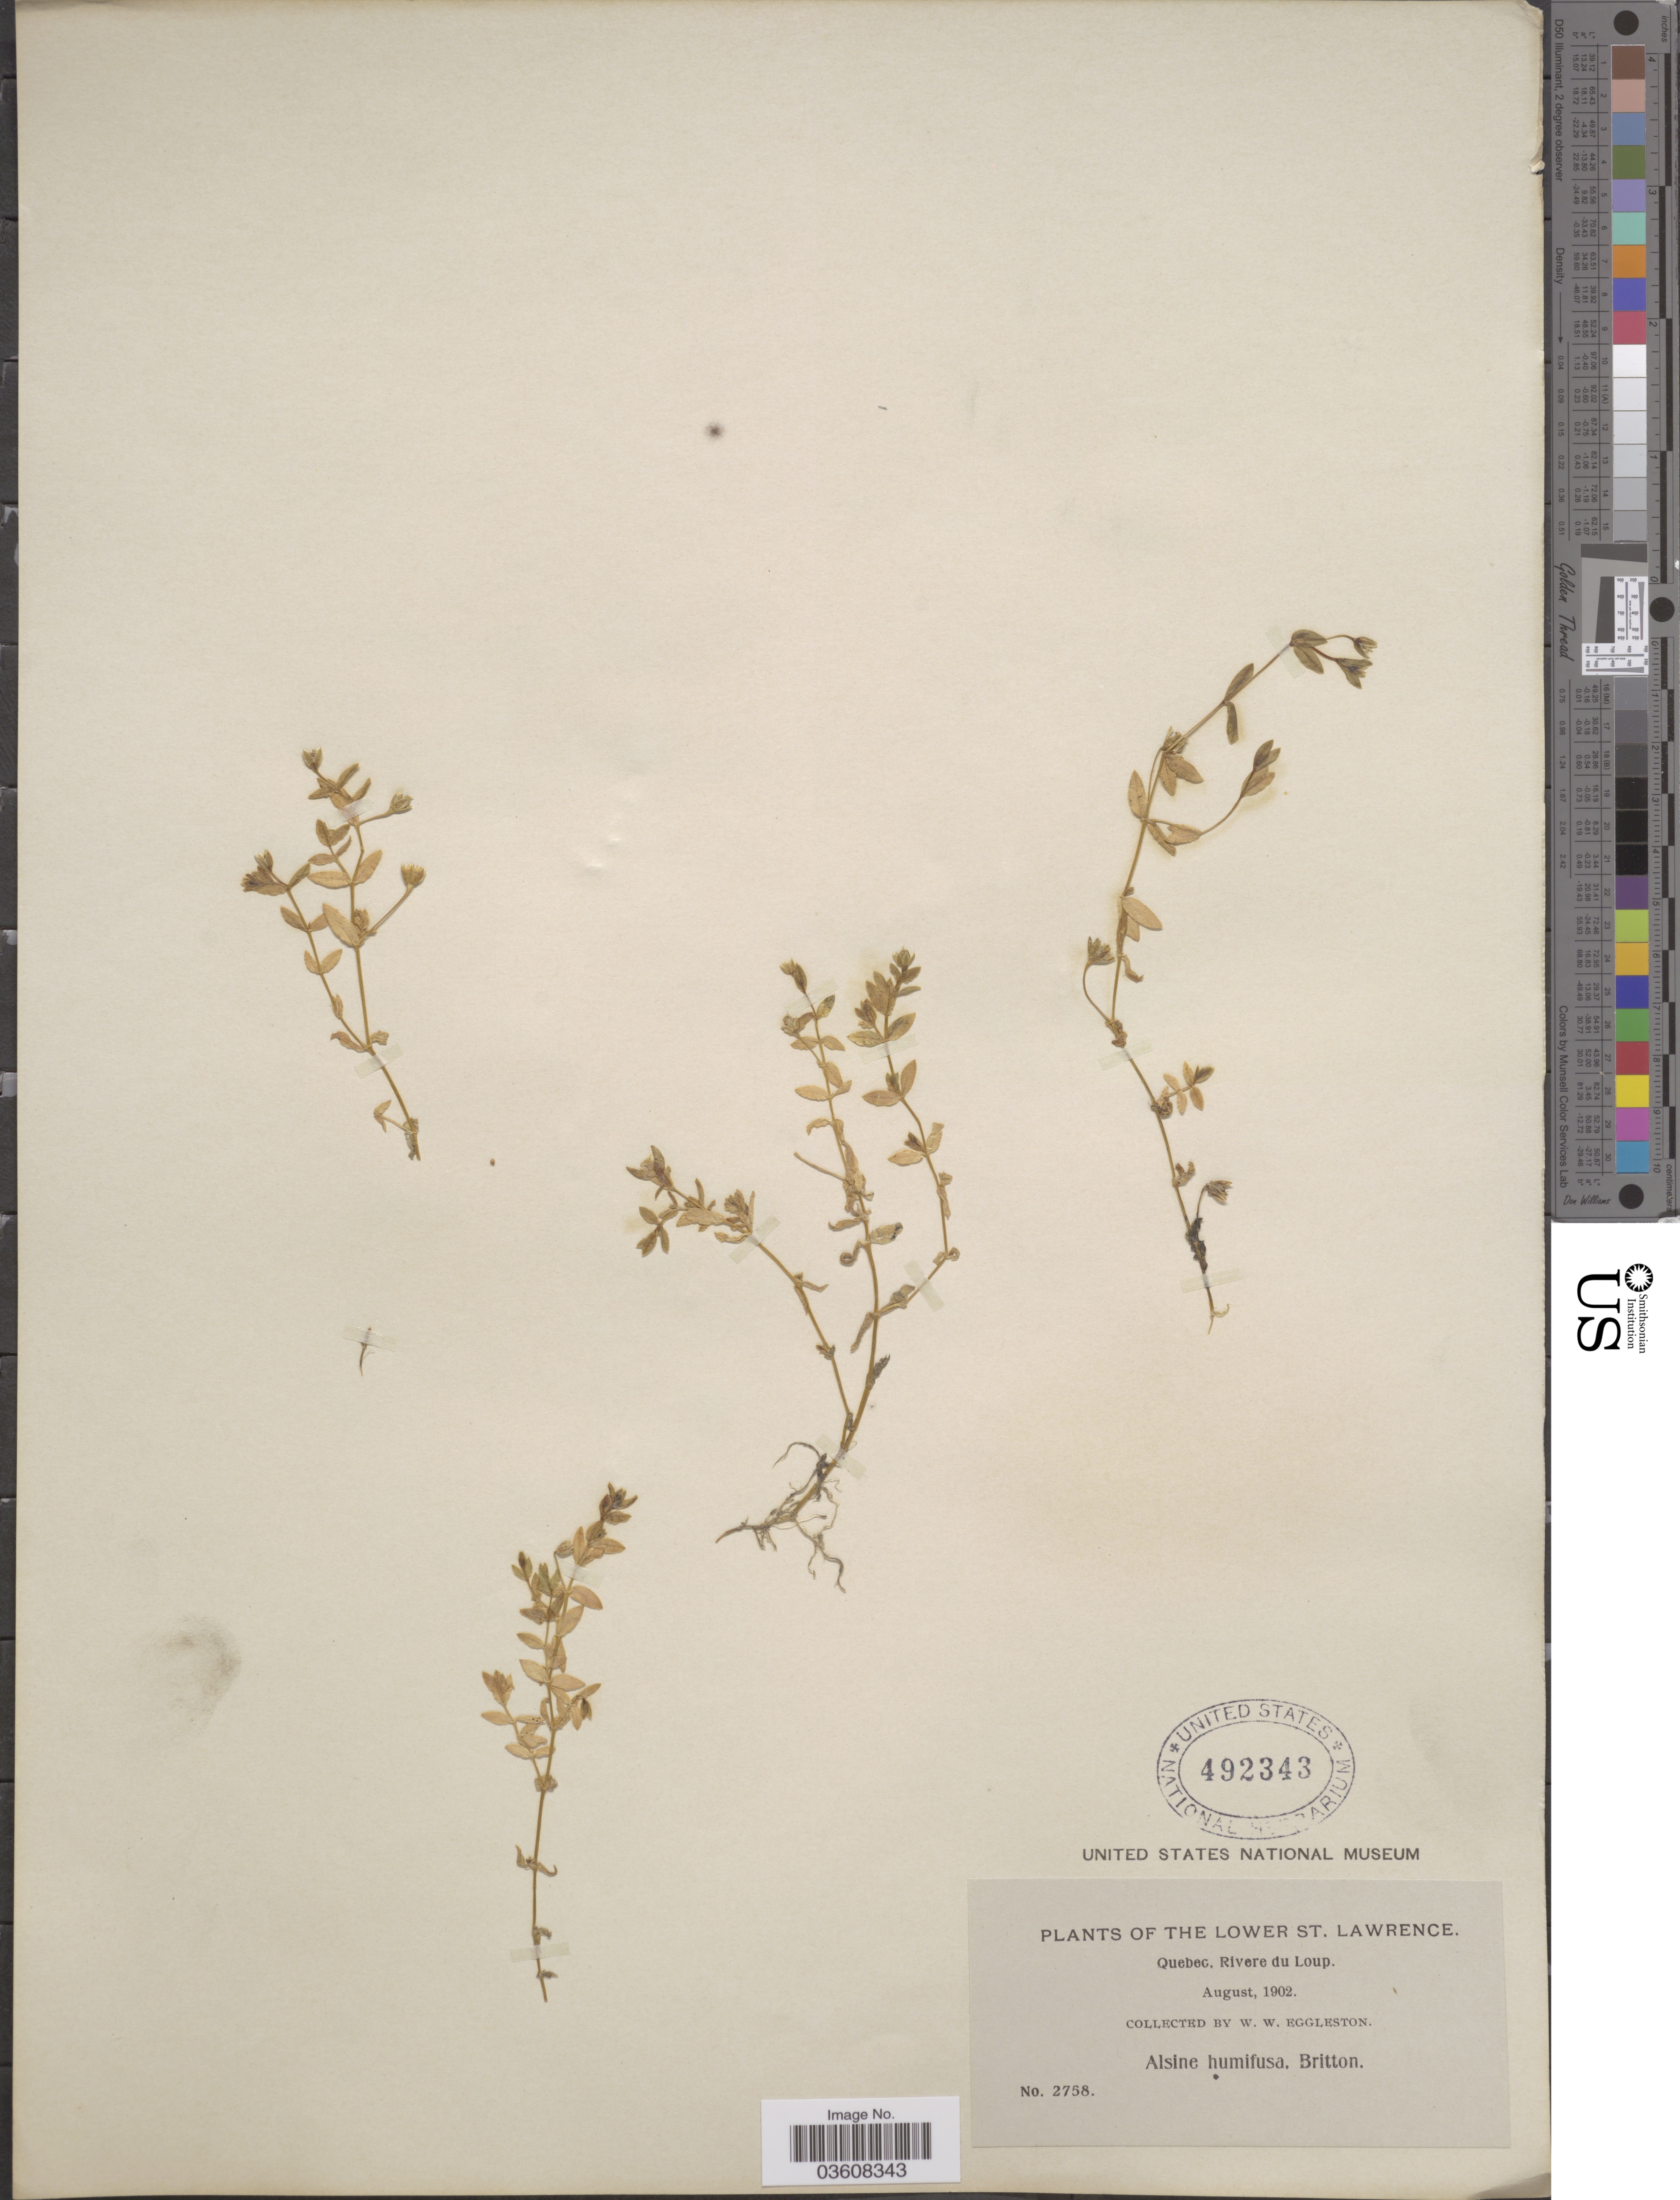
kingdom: Plantae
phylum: Tracheophyta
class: Magnoliopsida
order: Caryophyllales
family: Caryophyllaceae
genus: Stellaria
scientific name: Stellaria humifusa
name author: Rottb.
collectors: W. W. Eggleston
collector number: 2758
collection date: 1902-08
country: Canada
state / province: Quebec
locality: The Lower St. Lawrence. Rivere du Loup.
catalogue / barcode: US 492343